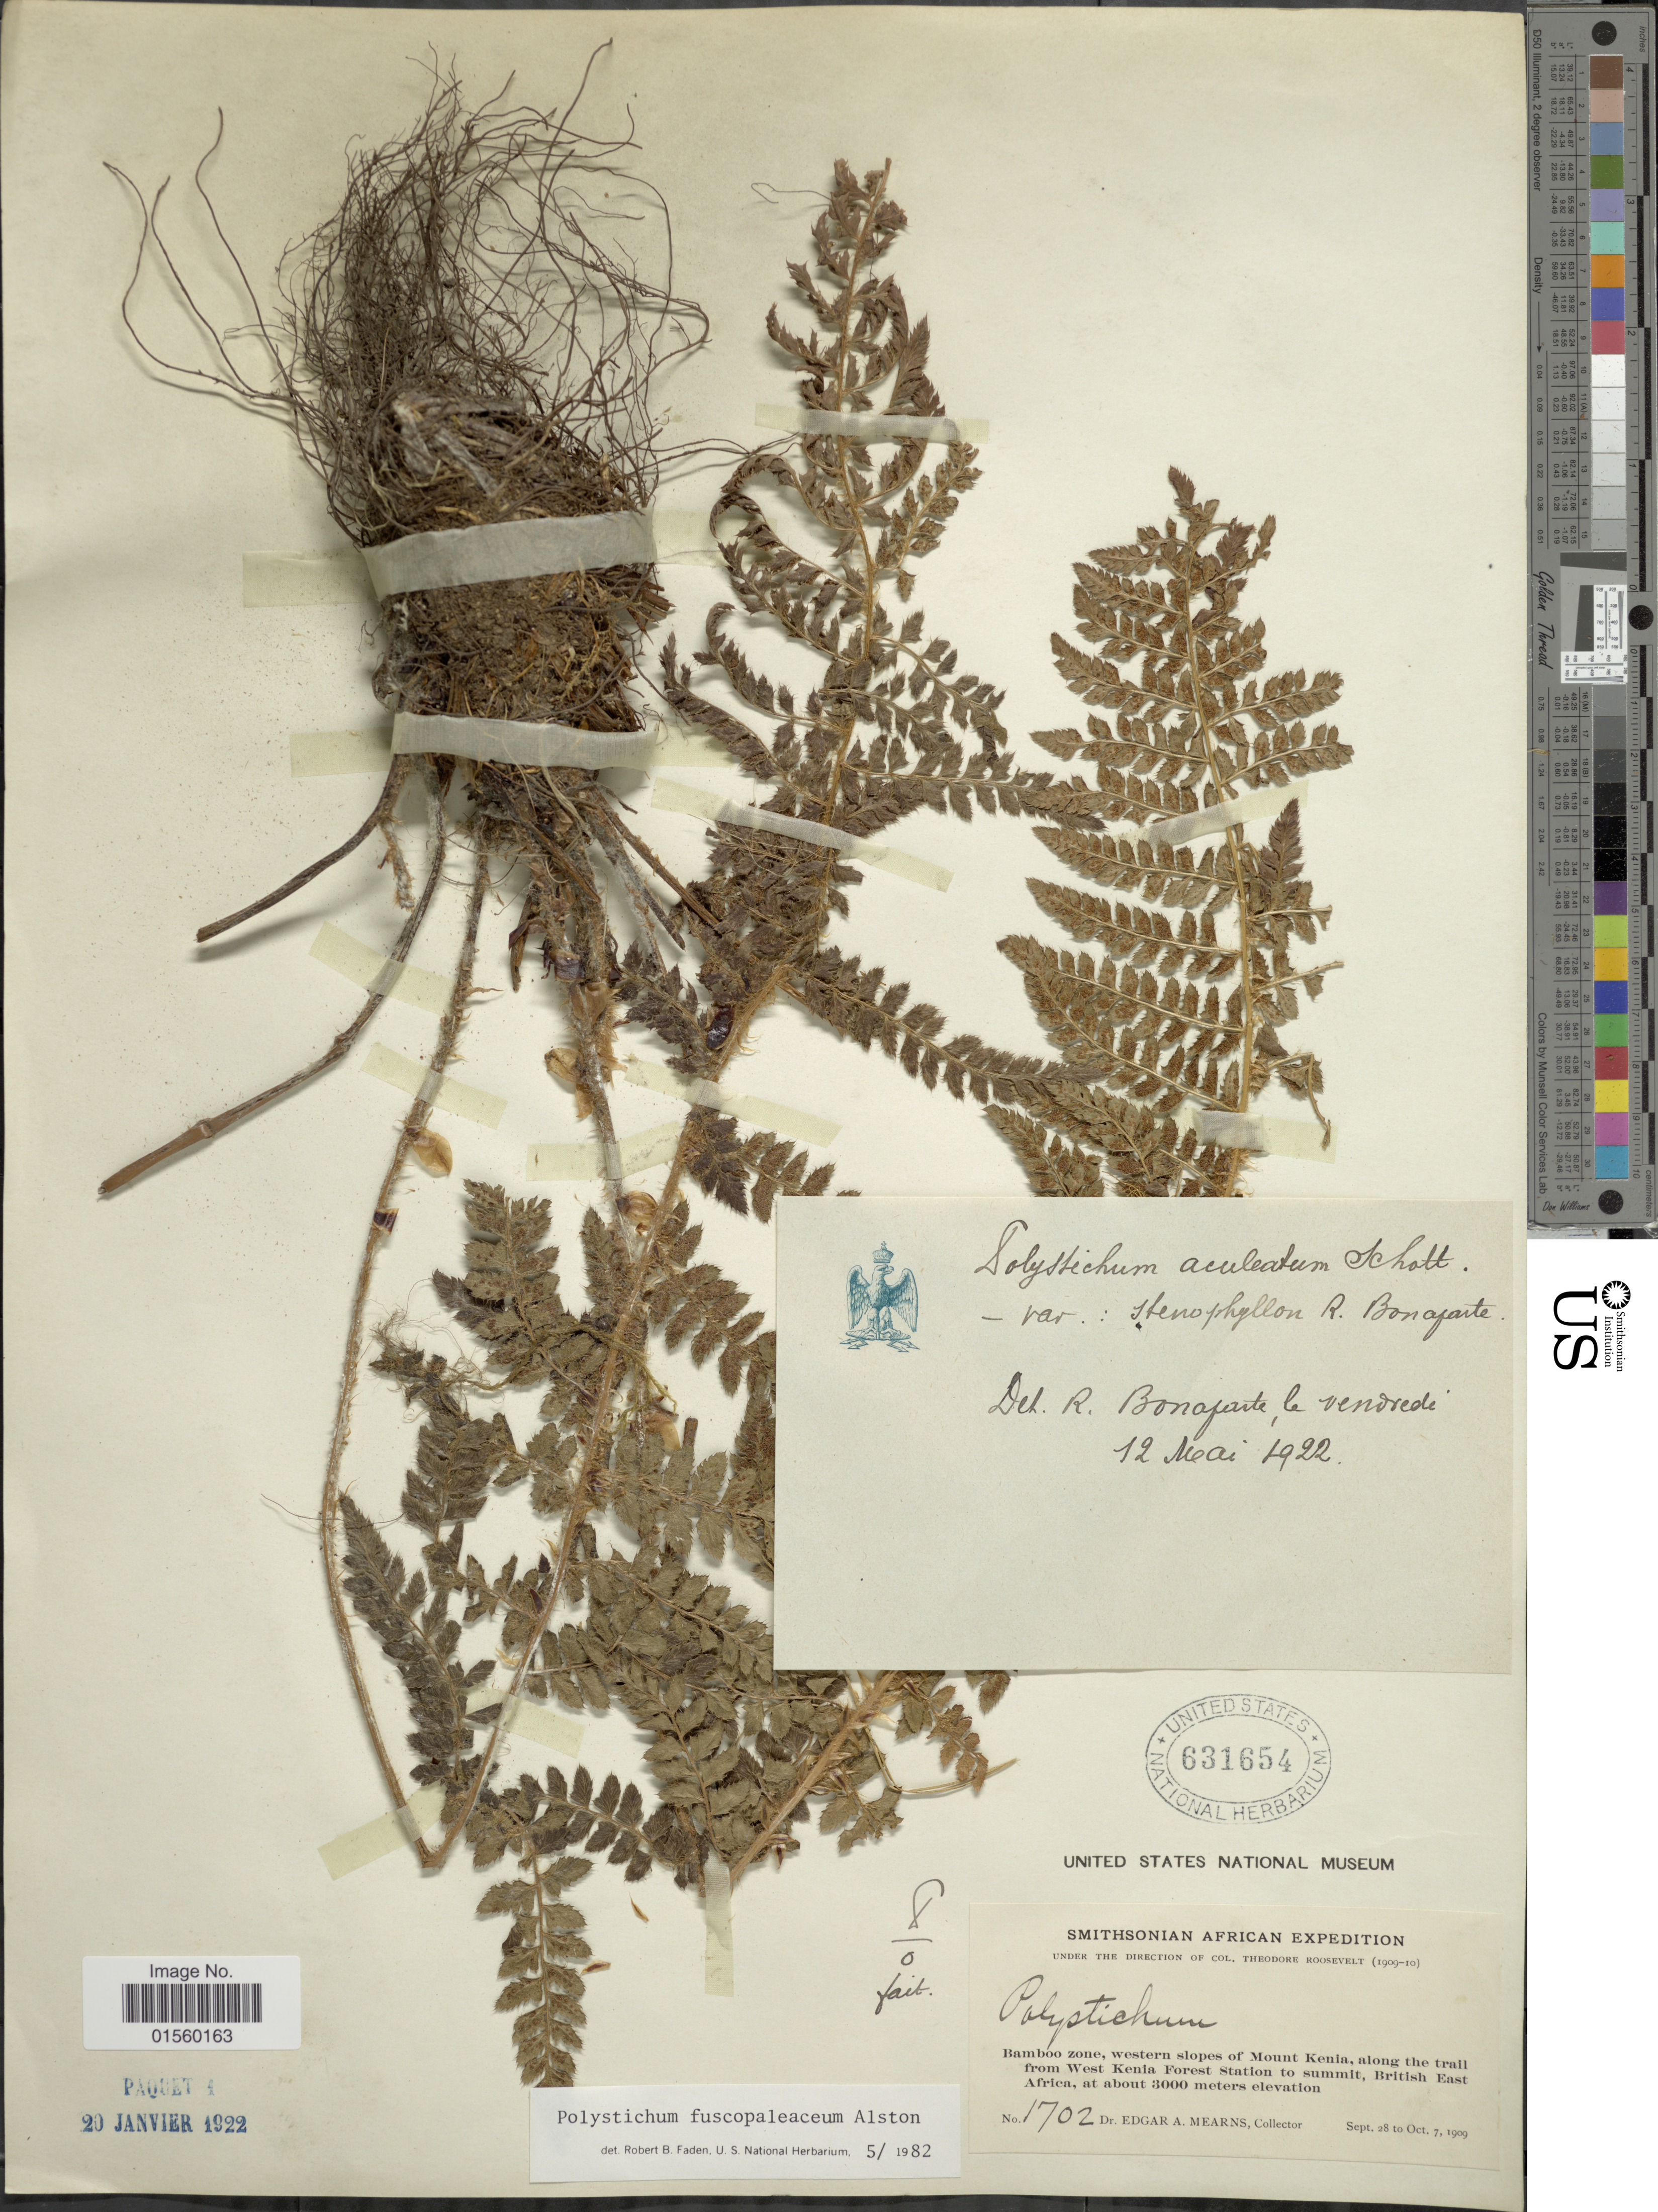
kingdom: Plantae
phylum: Tracheophyta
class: Polypodiopsida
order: Polypodiales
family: Dryopteridaceae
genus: Polystichum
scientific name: Polystichum fuscopaleaceum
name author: Alston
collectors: E. A. Mearns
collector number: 1702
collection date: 1909-09-28/1909-10-07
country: Kenya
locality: Bamboo zone, western slopes of Mount Kenia, along the trail from West Kenia Forest Station to summit, British East Africa/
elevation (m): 3000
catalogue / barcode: US 631654